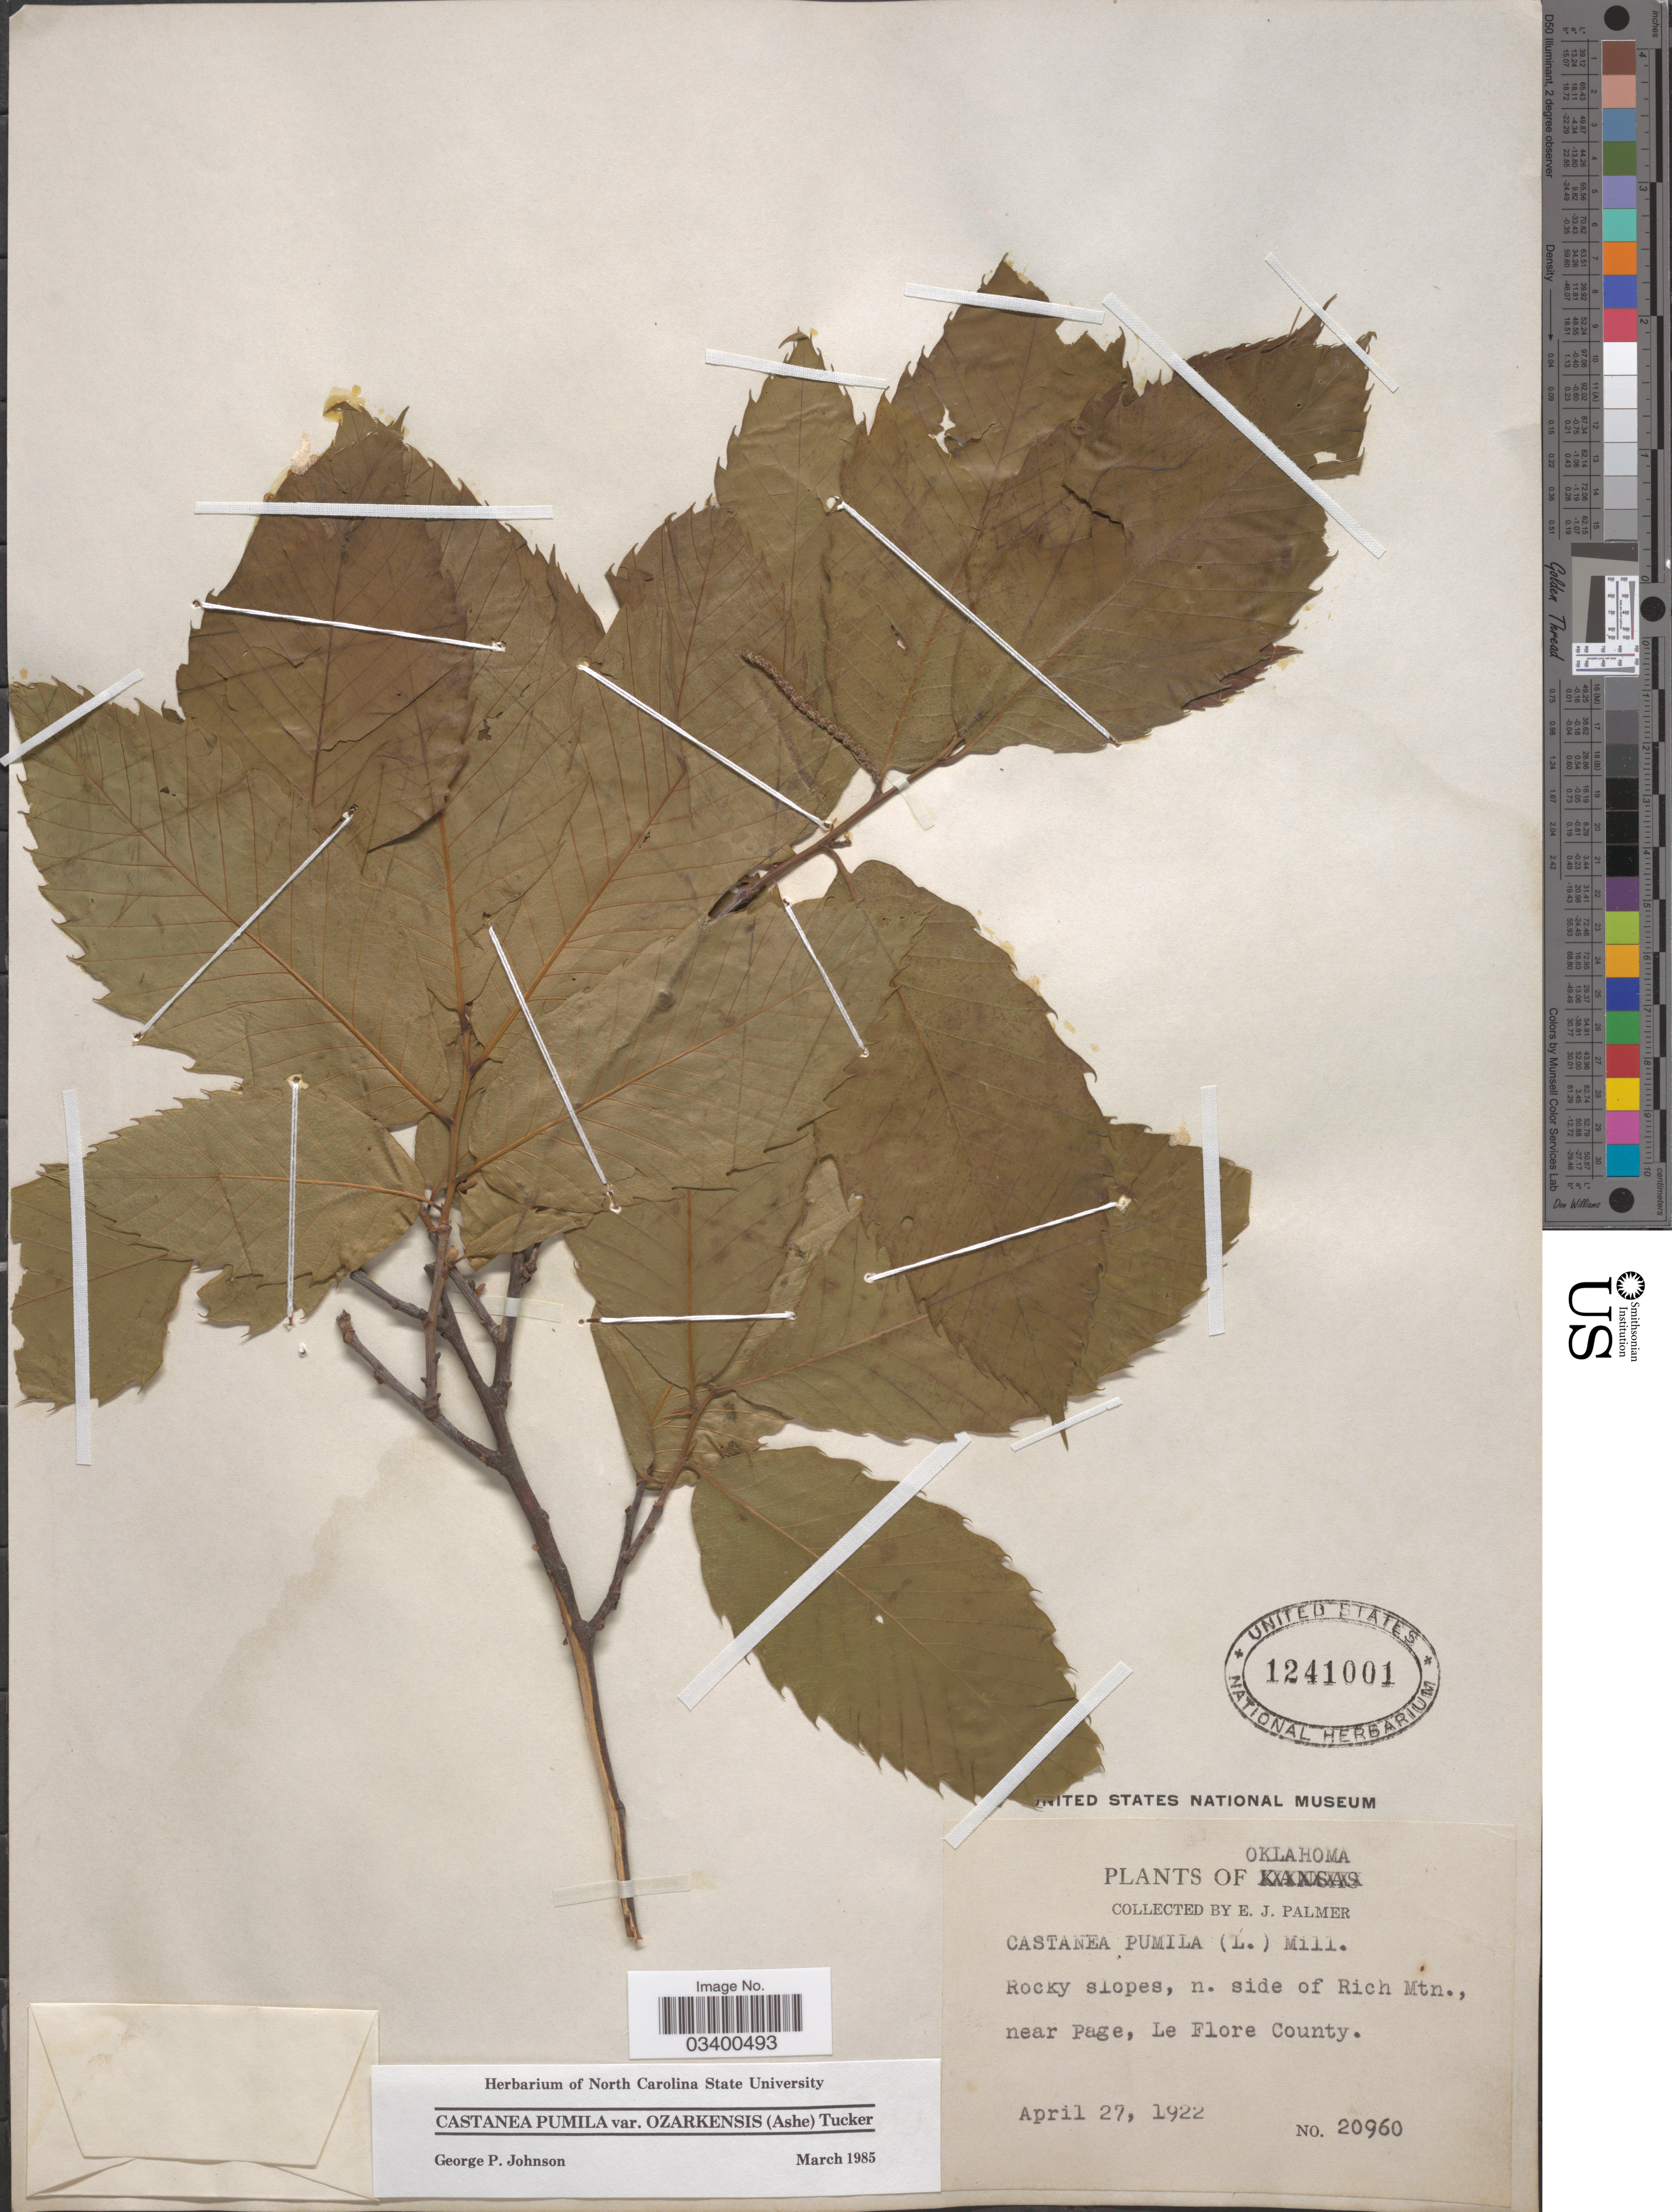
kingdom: Plantae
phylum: Tracheophyta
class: Magnoliopsida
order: Fagales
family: Fagaceae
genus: Castanea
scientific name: Castanea pumila var. ozarkensis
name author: (Ashe) Tucker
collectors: E. J. Palmer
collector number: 20960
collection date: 1922-04-27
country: United States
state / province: Oklahoma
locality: N. side of Rich Mtn., near Page, Le Flore County.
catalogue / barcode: US 1241001